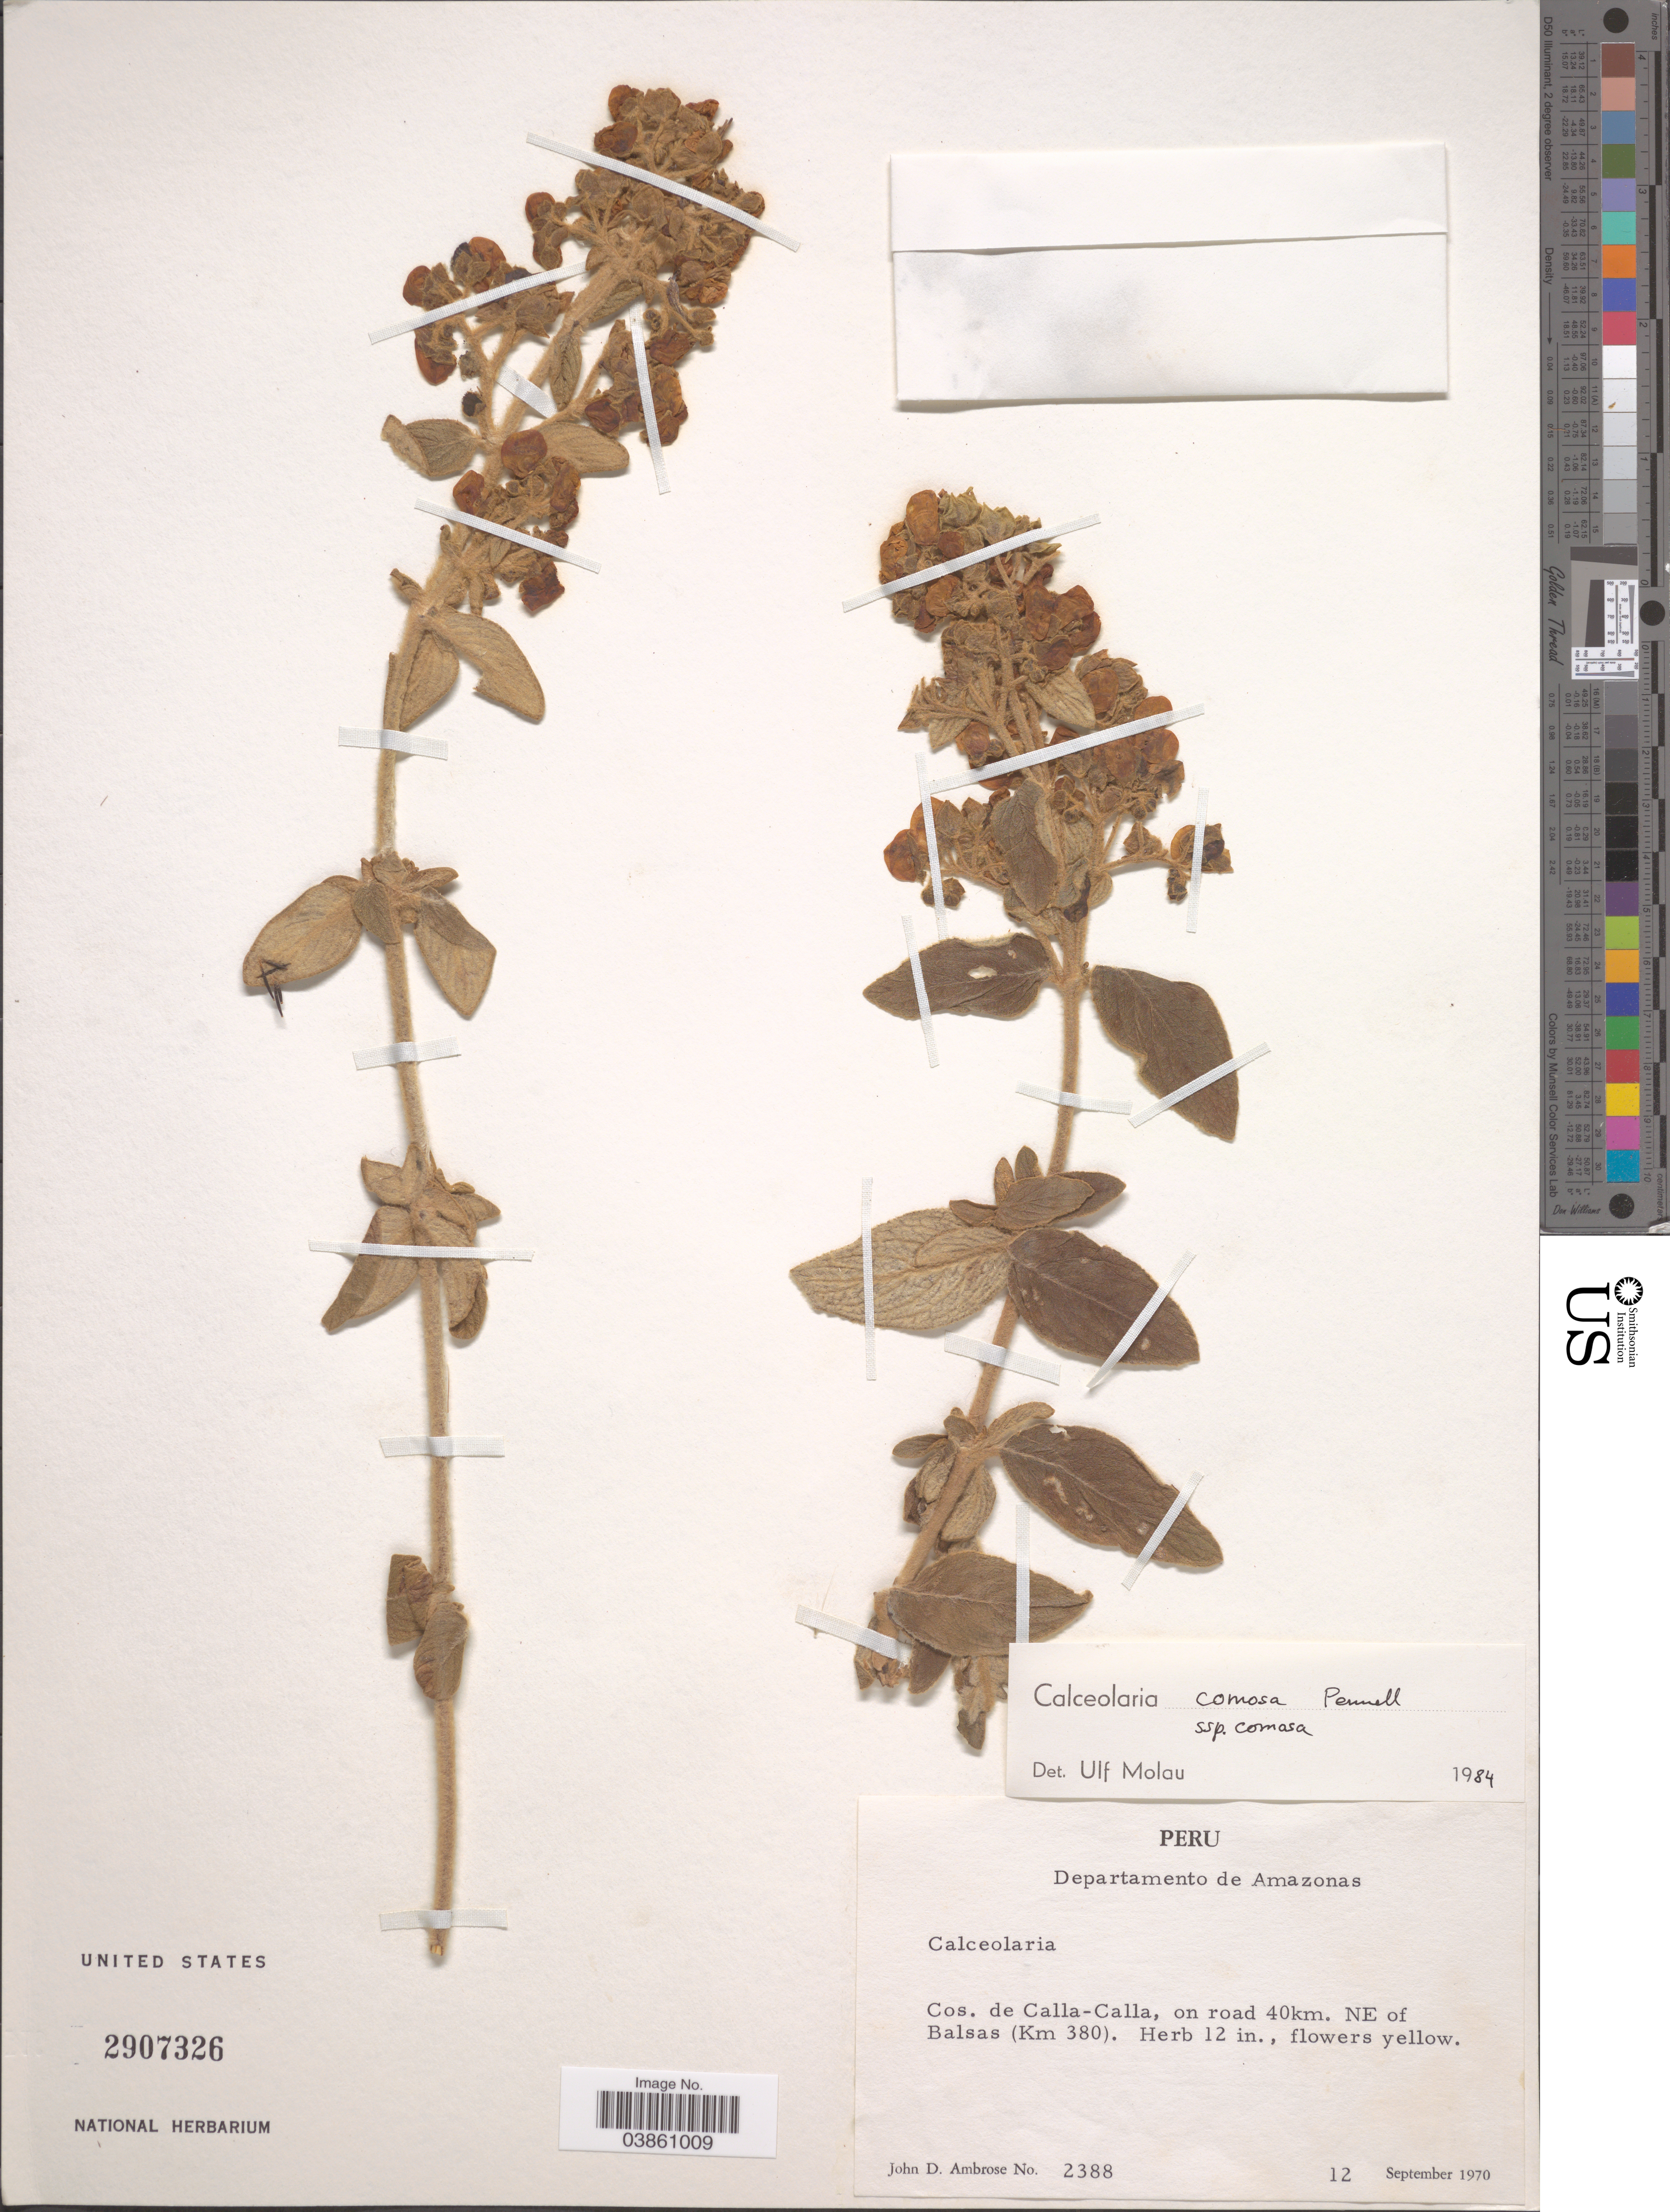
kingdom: Plantae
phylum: Tracheophyta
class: Magnoliopsida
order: Lamiales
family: Calceolariaceae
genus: Calceolaria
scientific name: Calceolaria comosa subsp. comosa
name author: Pennell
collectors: J. D. Ambrose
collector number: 2388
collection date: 1970-09-12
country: Peru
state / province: Amazonas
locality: Departamento de Amazonas. Cos. de Calla-Calla, on road 40km. NE of Balsas (Km 380).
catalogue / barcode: US 2907326